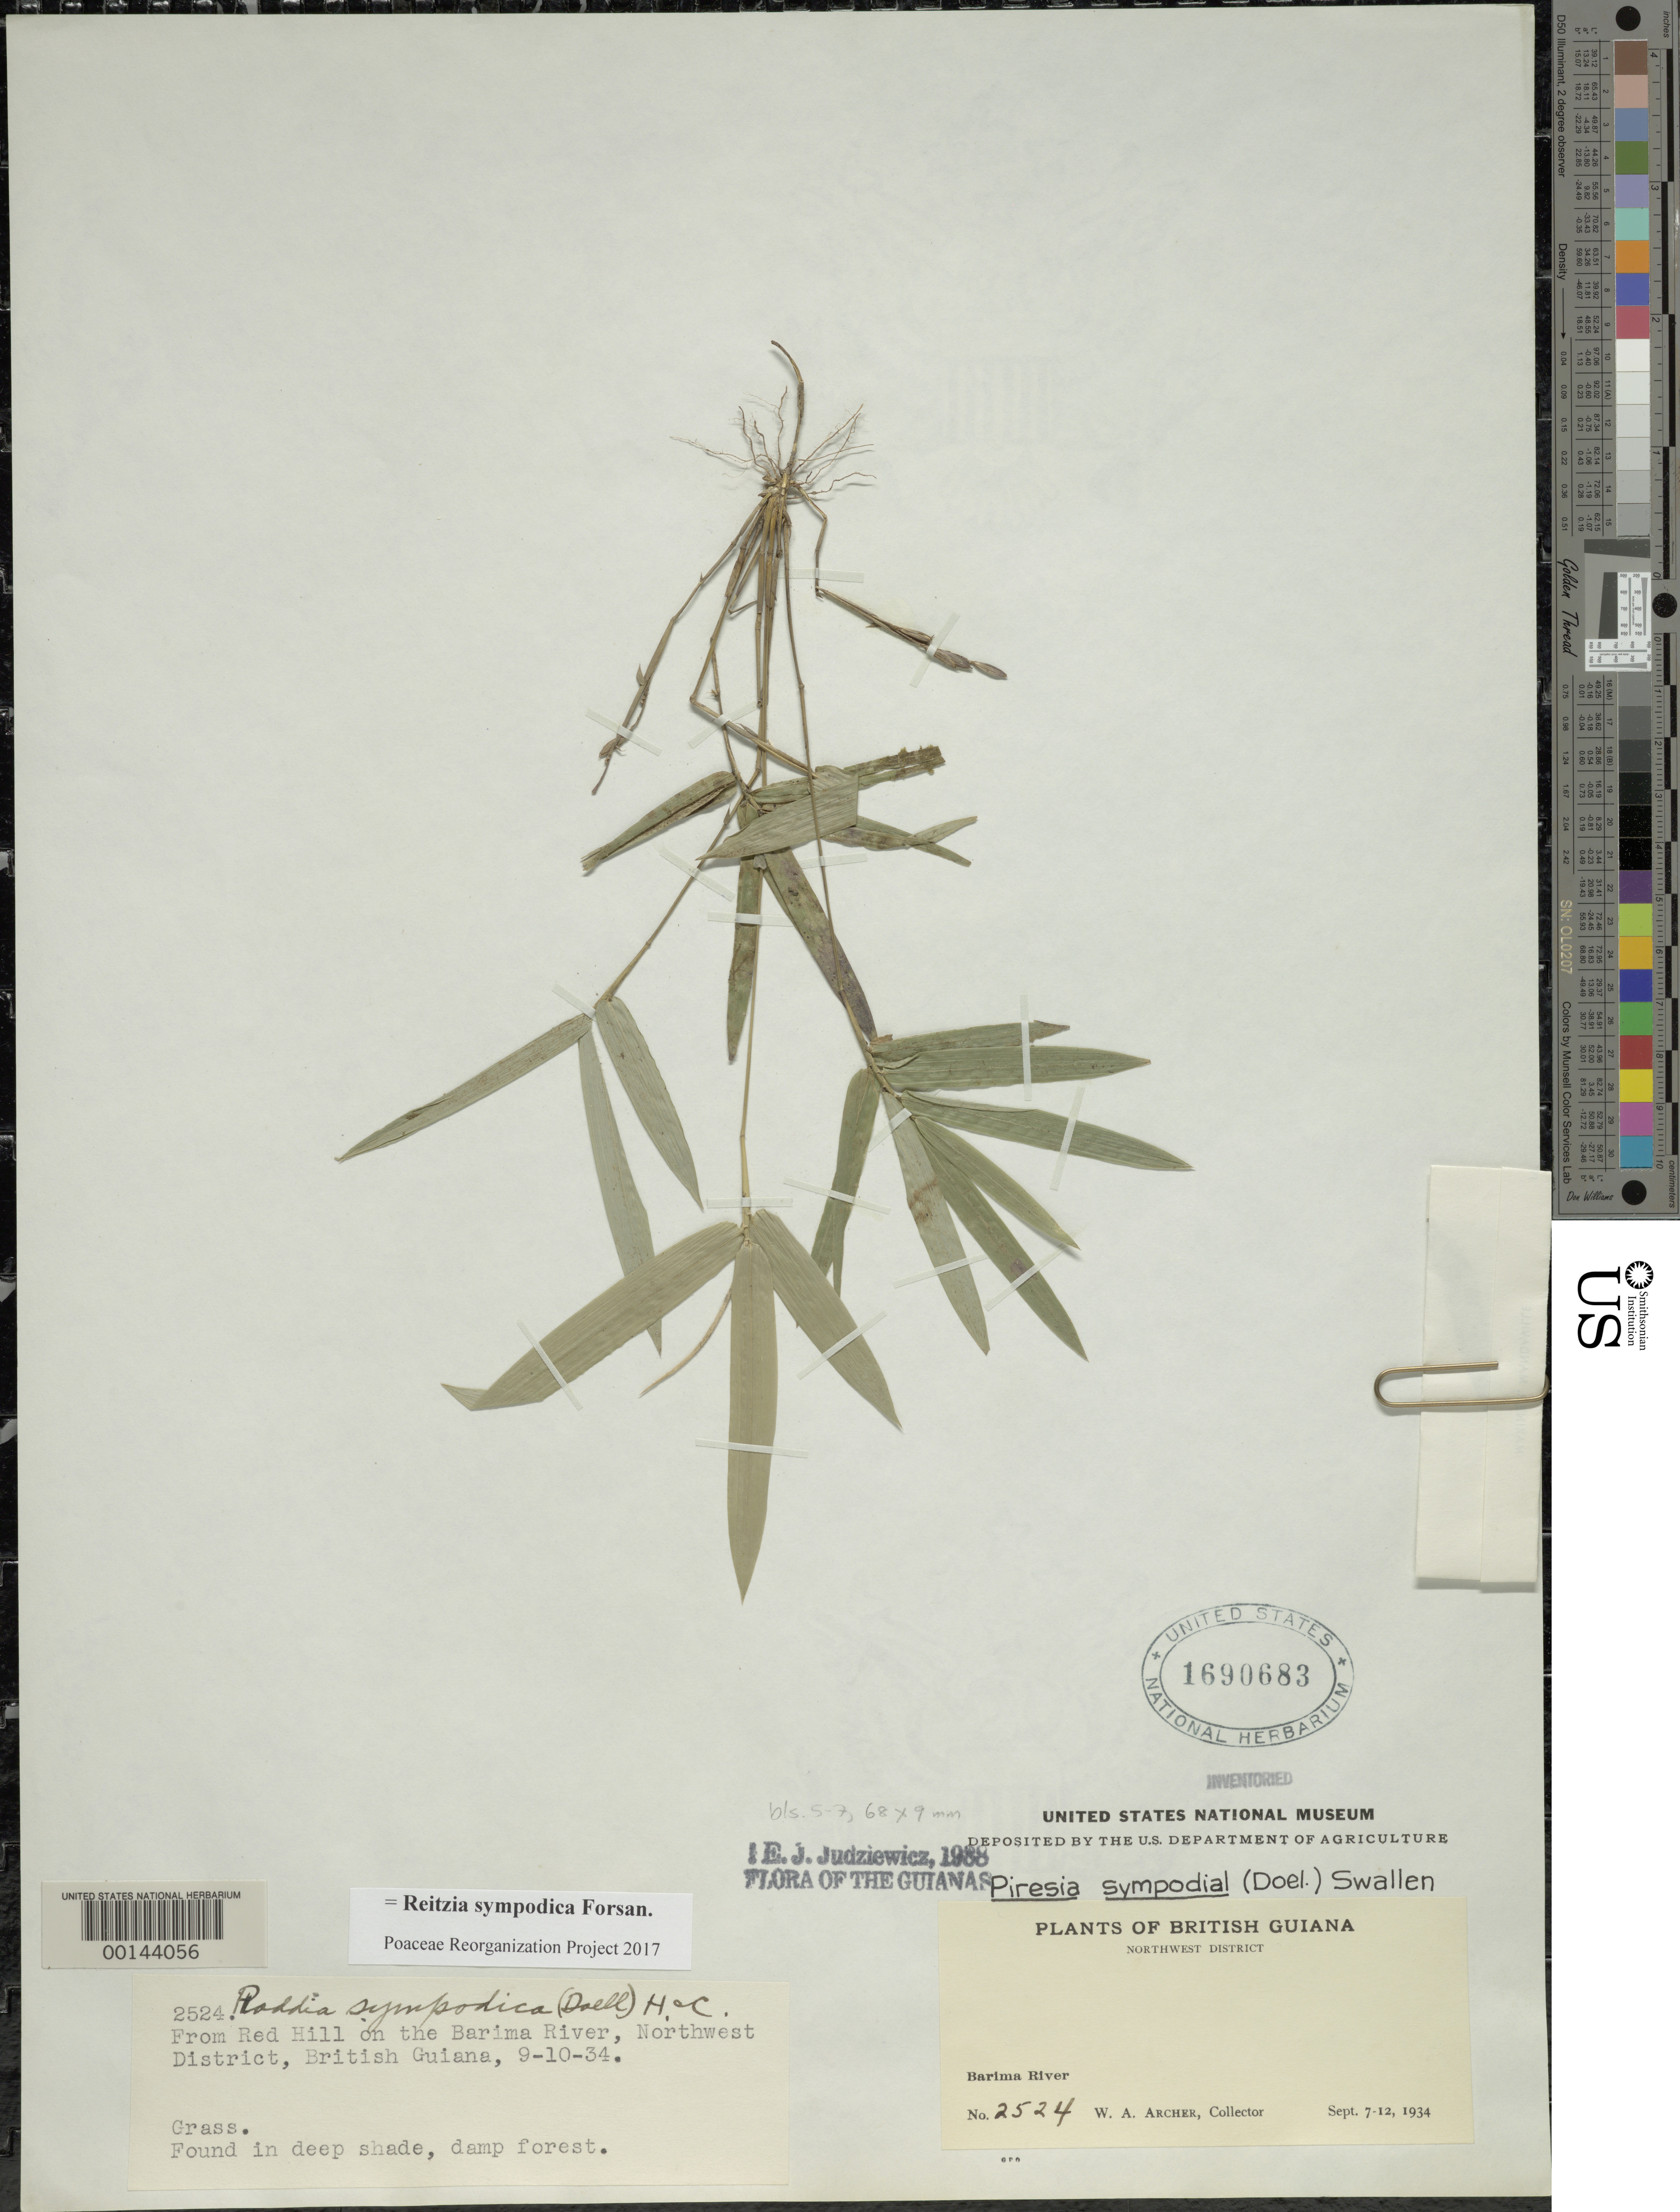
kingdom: Plantae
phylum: Tracheophyta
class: Liliopsida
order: Poales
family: Poaceae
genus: Reitzia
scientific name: Reitzia sympodica ined. 2019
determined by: Poaceae Reorganization Project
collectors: W. A. Archer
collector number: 2524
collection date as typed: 07 Sep 1934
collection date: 1934-09-07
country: Guyana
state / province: Barima-Waini (?)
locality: Barima river, (former) northwest dist.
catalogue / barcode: US 1690683